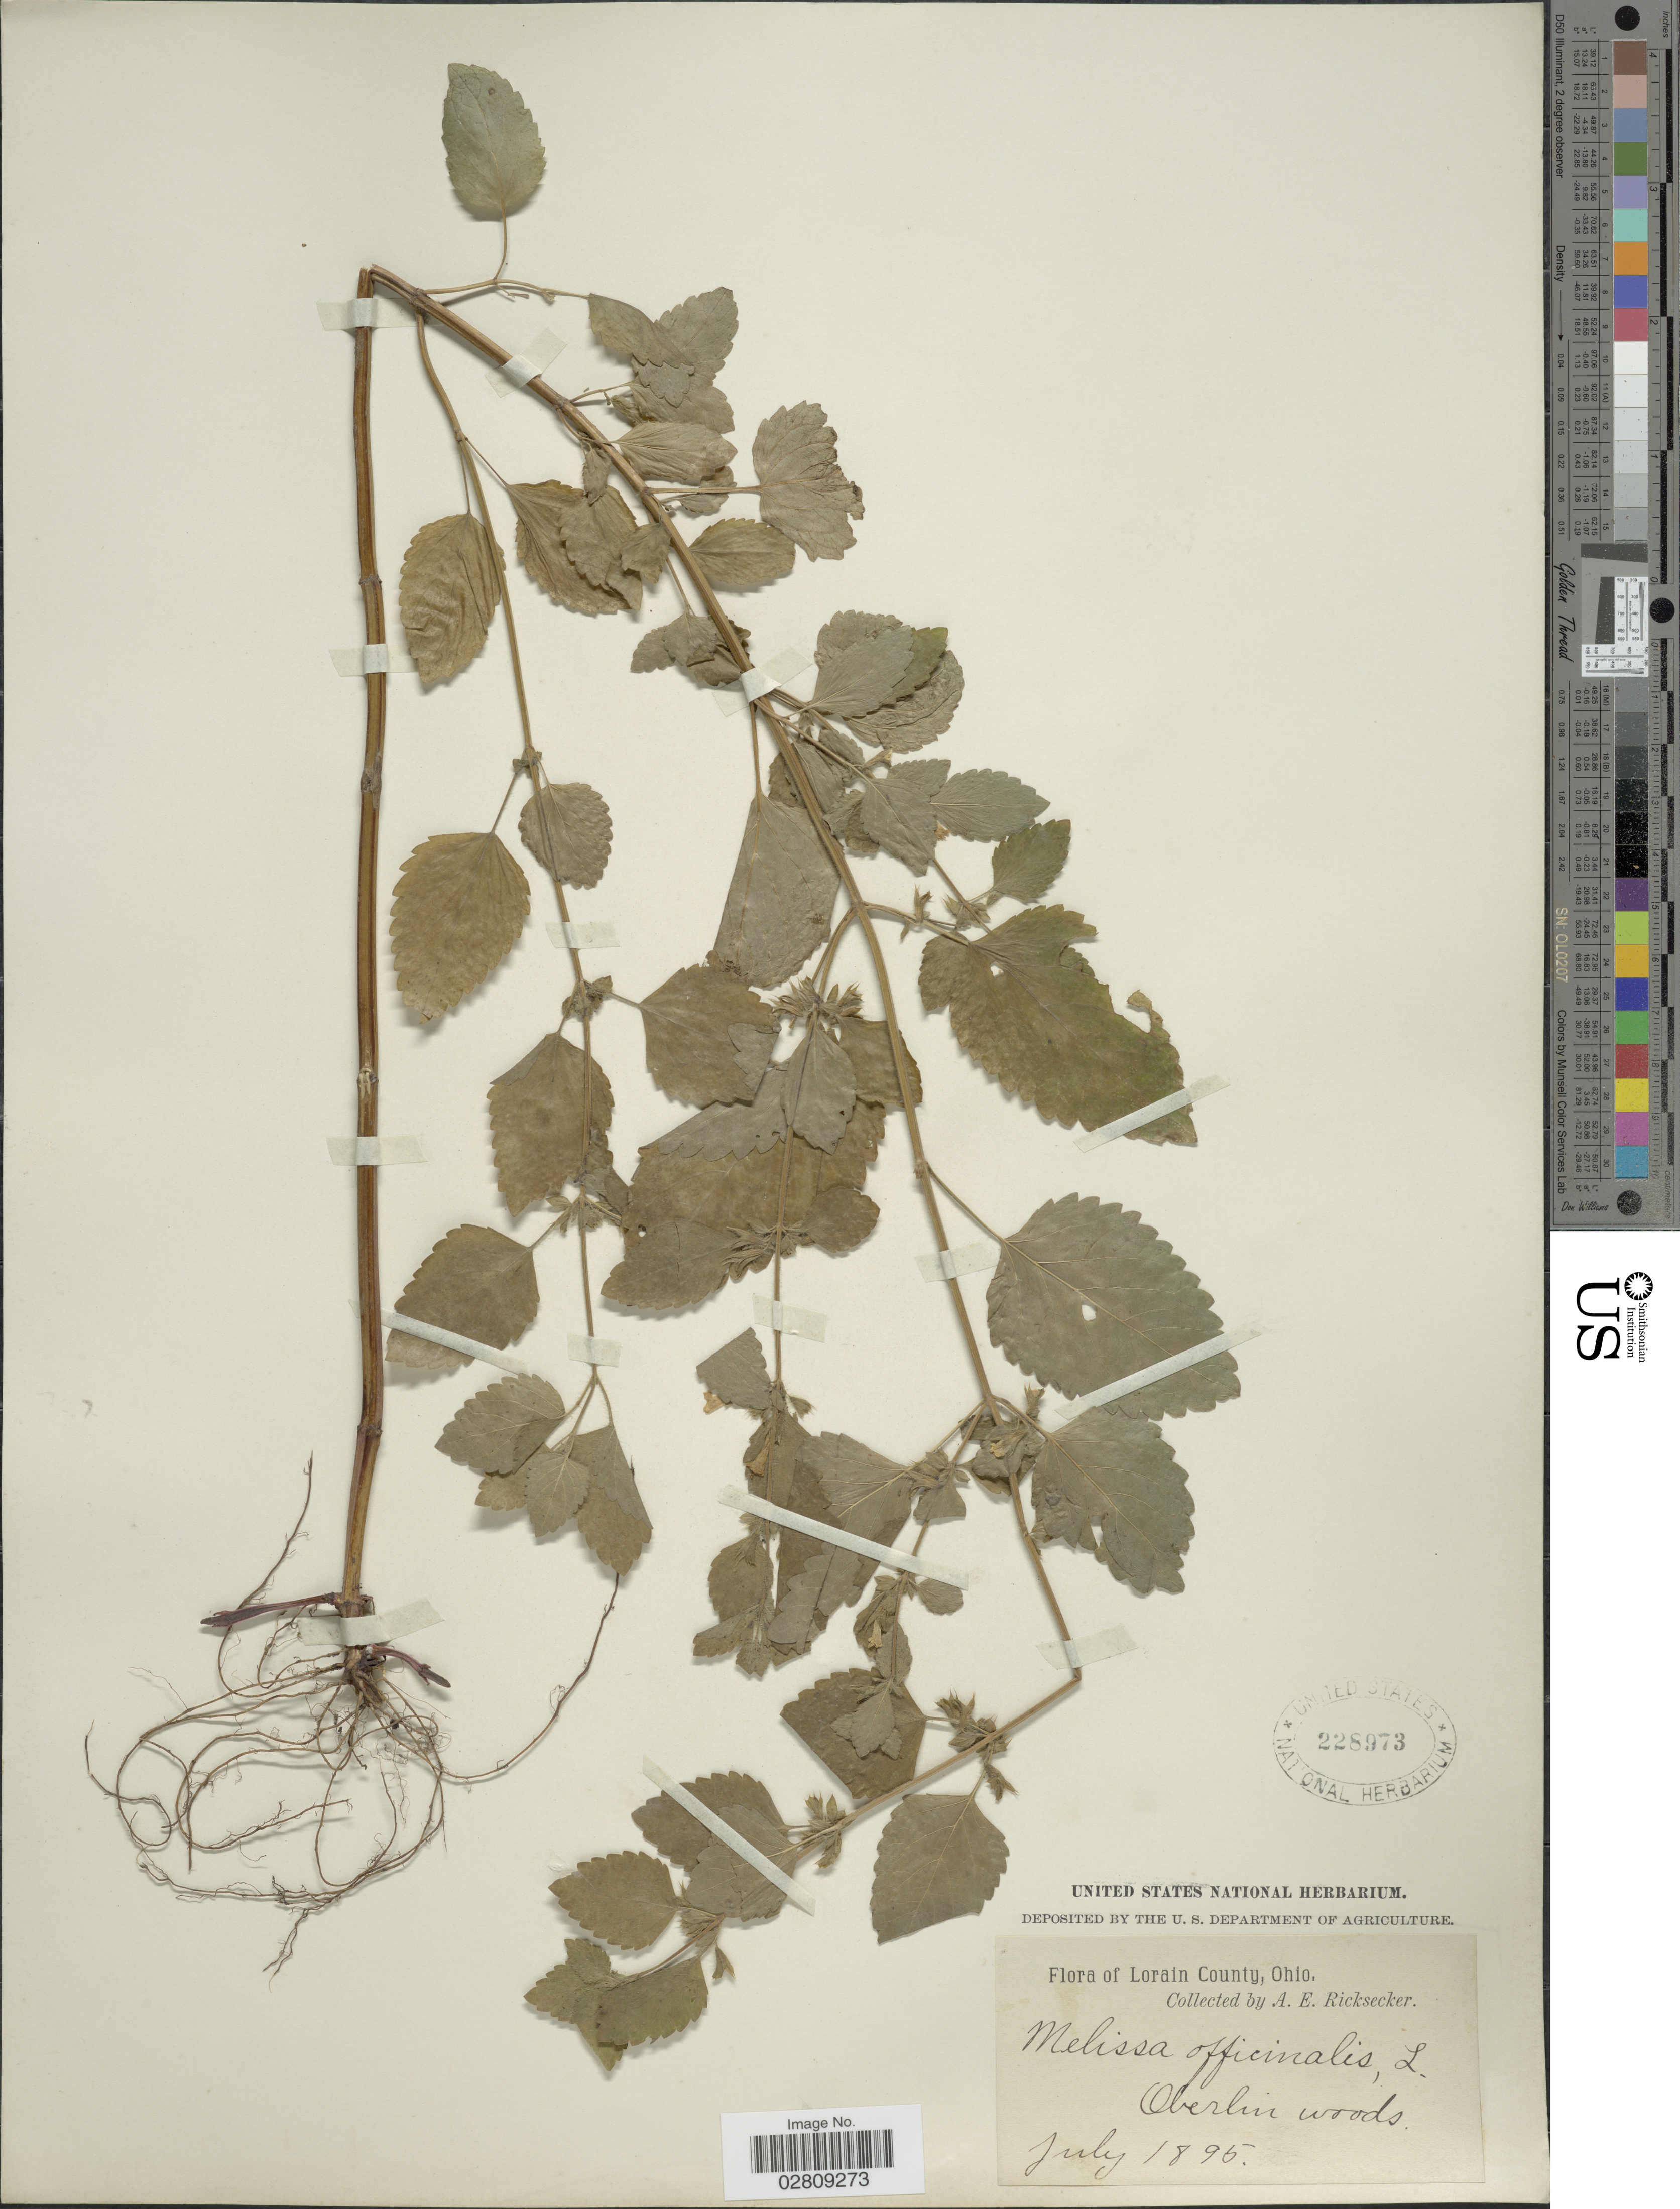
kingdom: Plantae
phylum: Tracheophyta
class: Magnoliopsida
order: Lamiales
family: Lamiaceae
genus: Melissa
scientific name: Melissa officinalis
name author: L.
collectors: A. E. Ricksecker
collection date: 1895-07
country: United States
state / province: Ohio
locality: Lorain County, Oberlin woods.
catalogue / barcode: US 228973